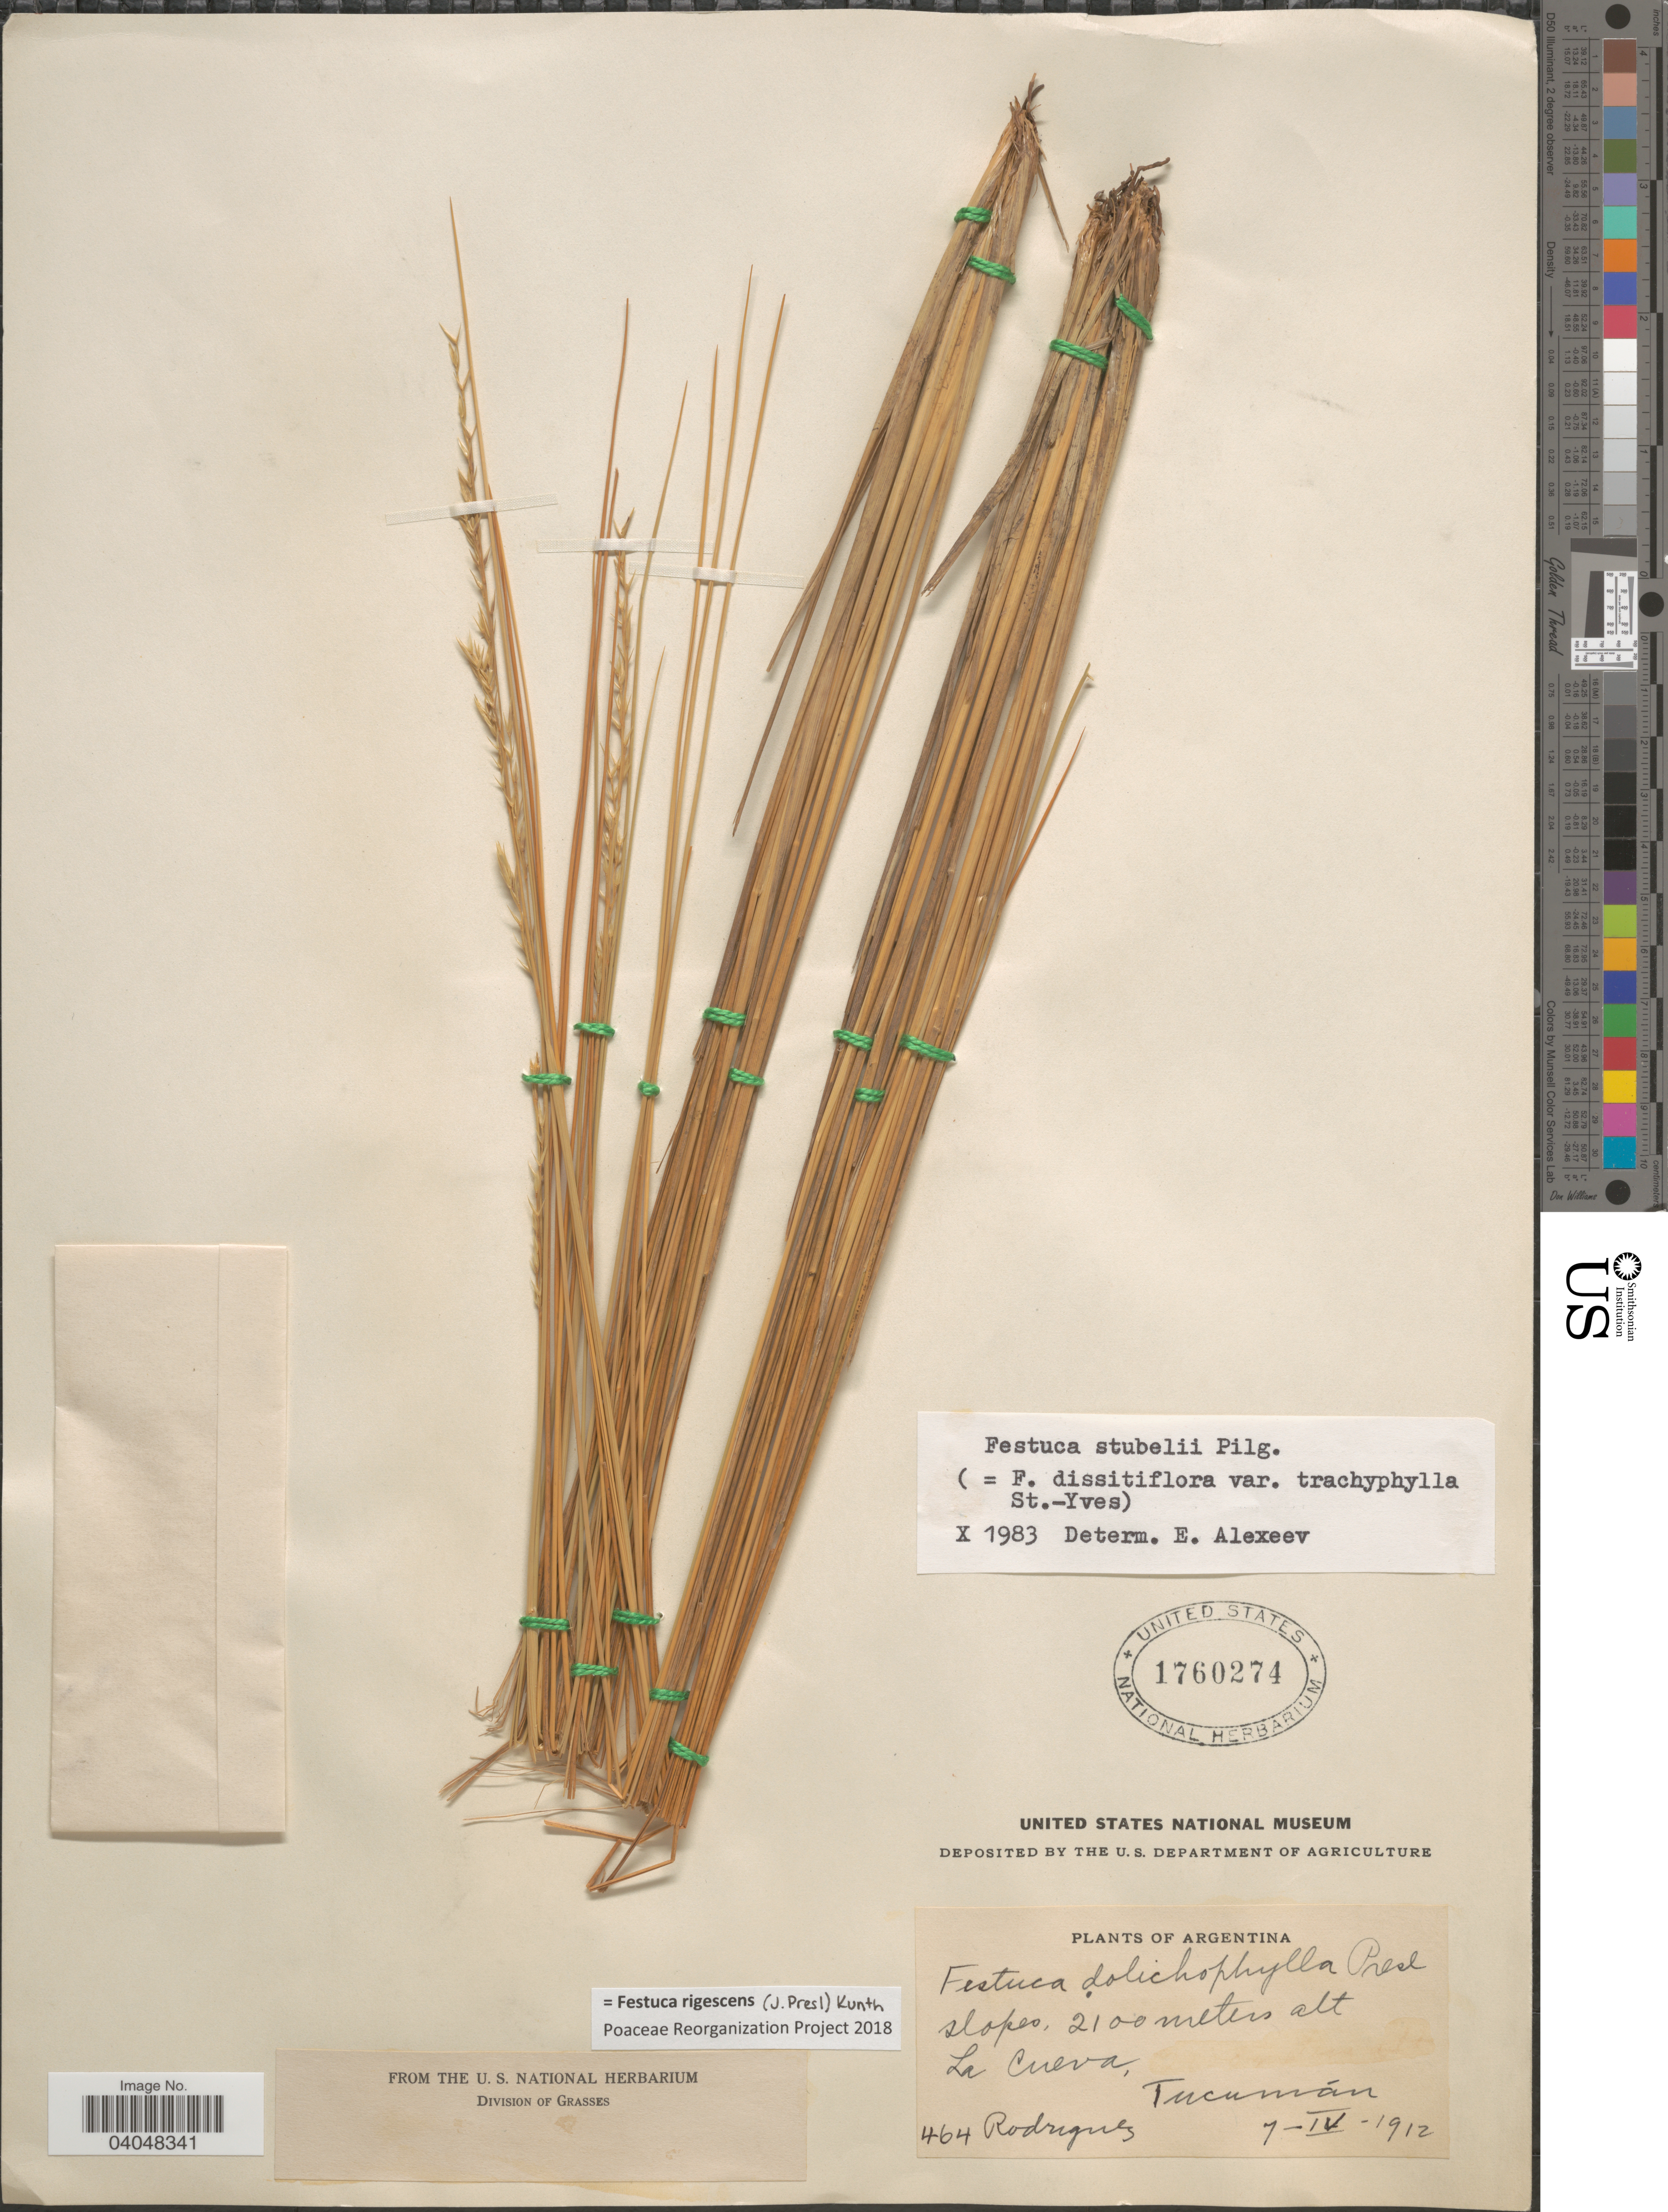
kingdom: Plantae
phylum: Tracheophyta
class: Liliopsida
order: Poales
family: Poaceae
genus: Festuca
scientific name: Festuca rigescens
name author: (J. Presl) Kunth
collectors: Rodriguez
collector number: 464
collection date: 1912-04-07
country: Argentina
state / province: Tucuman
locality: La Cueva.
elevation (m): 2100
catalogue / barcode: US 1760274